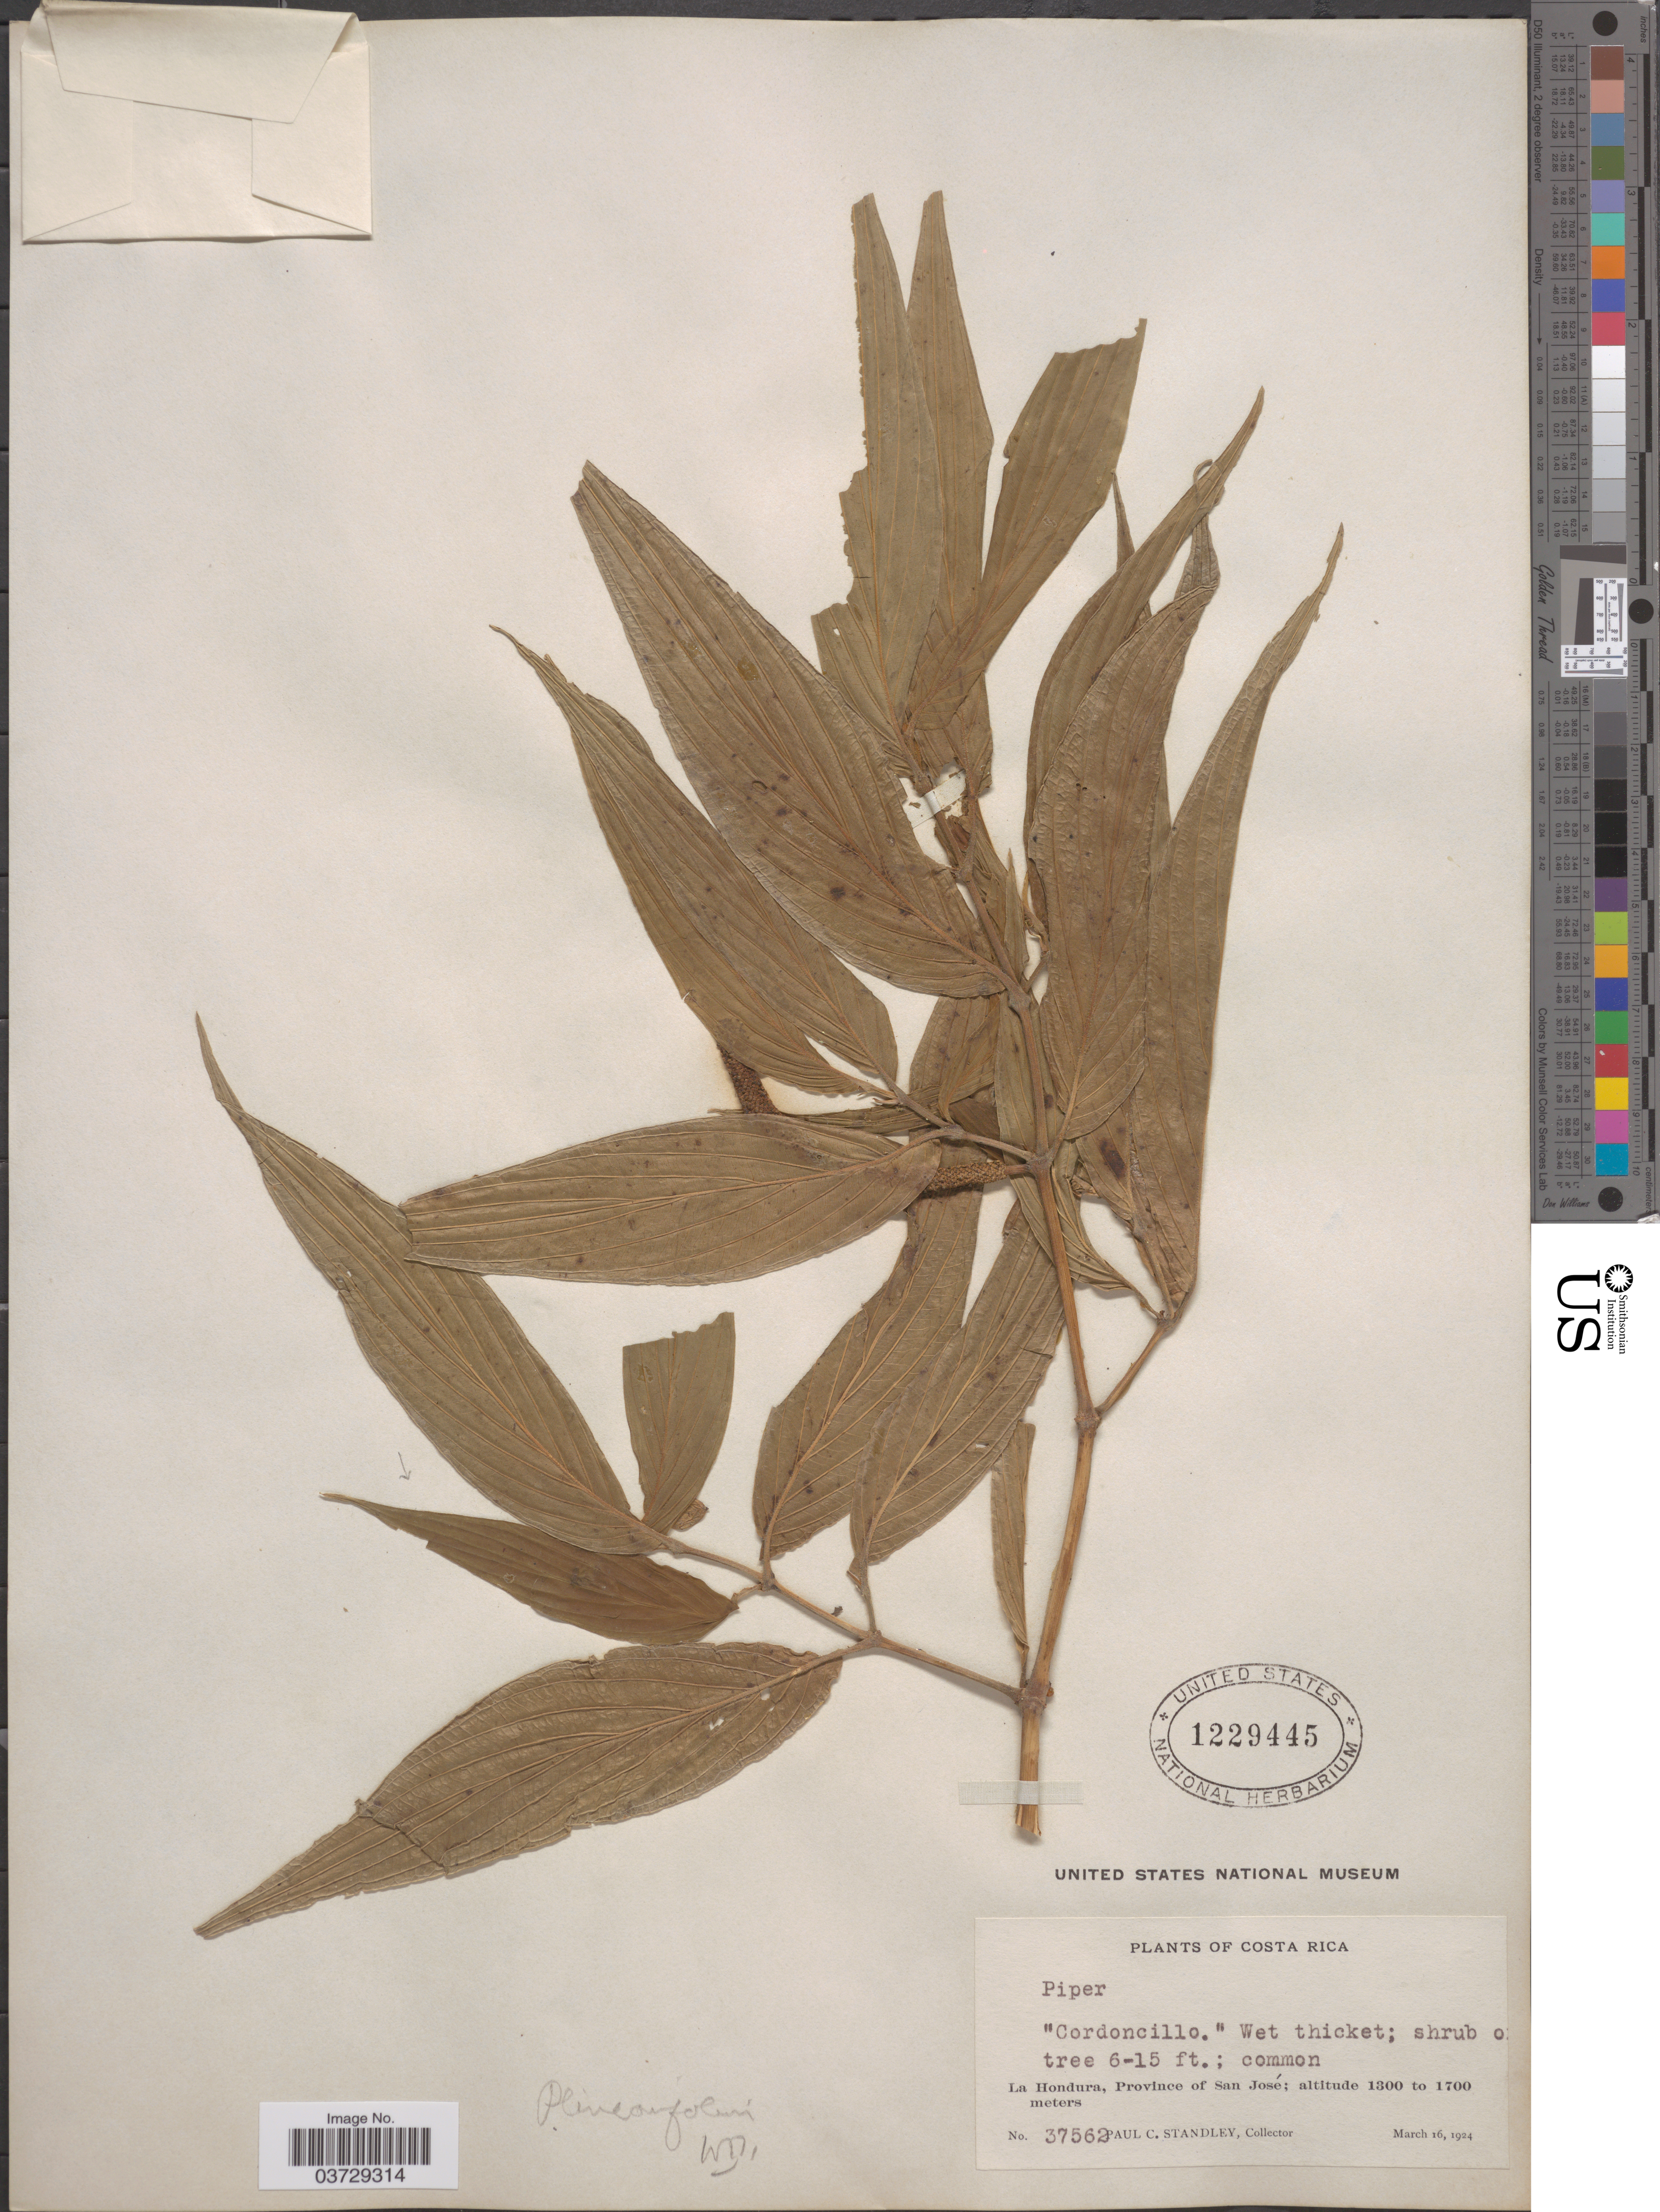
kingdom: Plantae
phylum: Tracheophyta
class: Magnoliopsida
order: Piperales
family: Piperaceae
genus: Piper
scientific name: Piper linearifolium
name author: C. DC.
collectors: P. C. Standley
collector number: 37562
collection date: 1924-03-16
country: Costa Rica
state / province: San José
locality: La Hondura.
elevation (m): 1300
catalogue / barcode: US 1229445